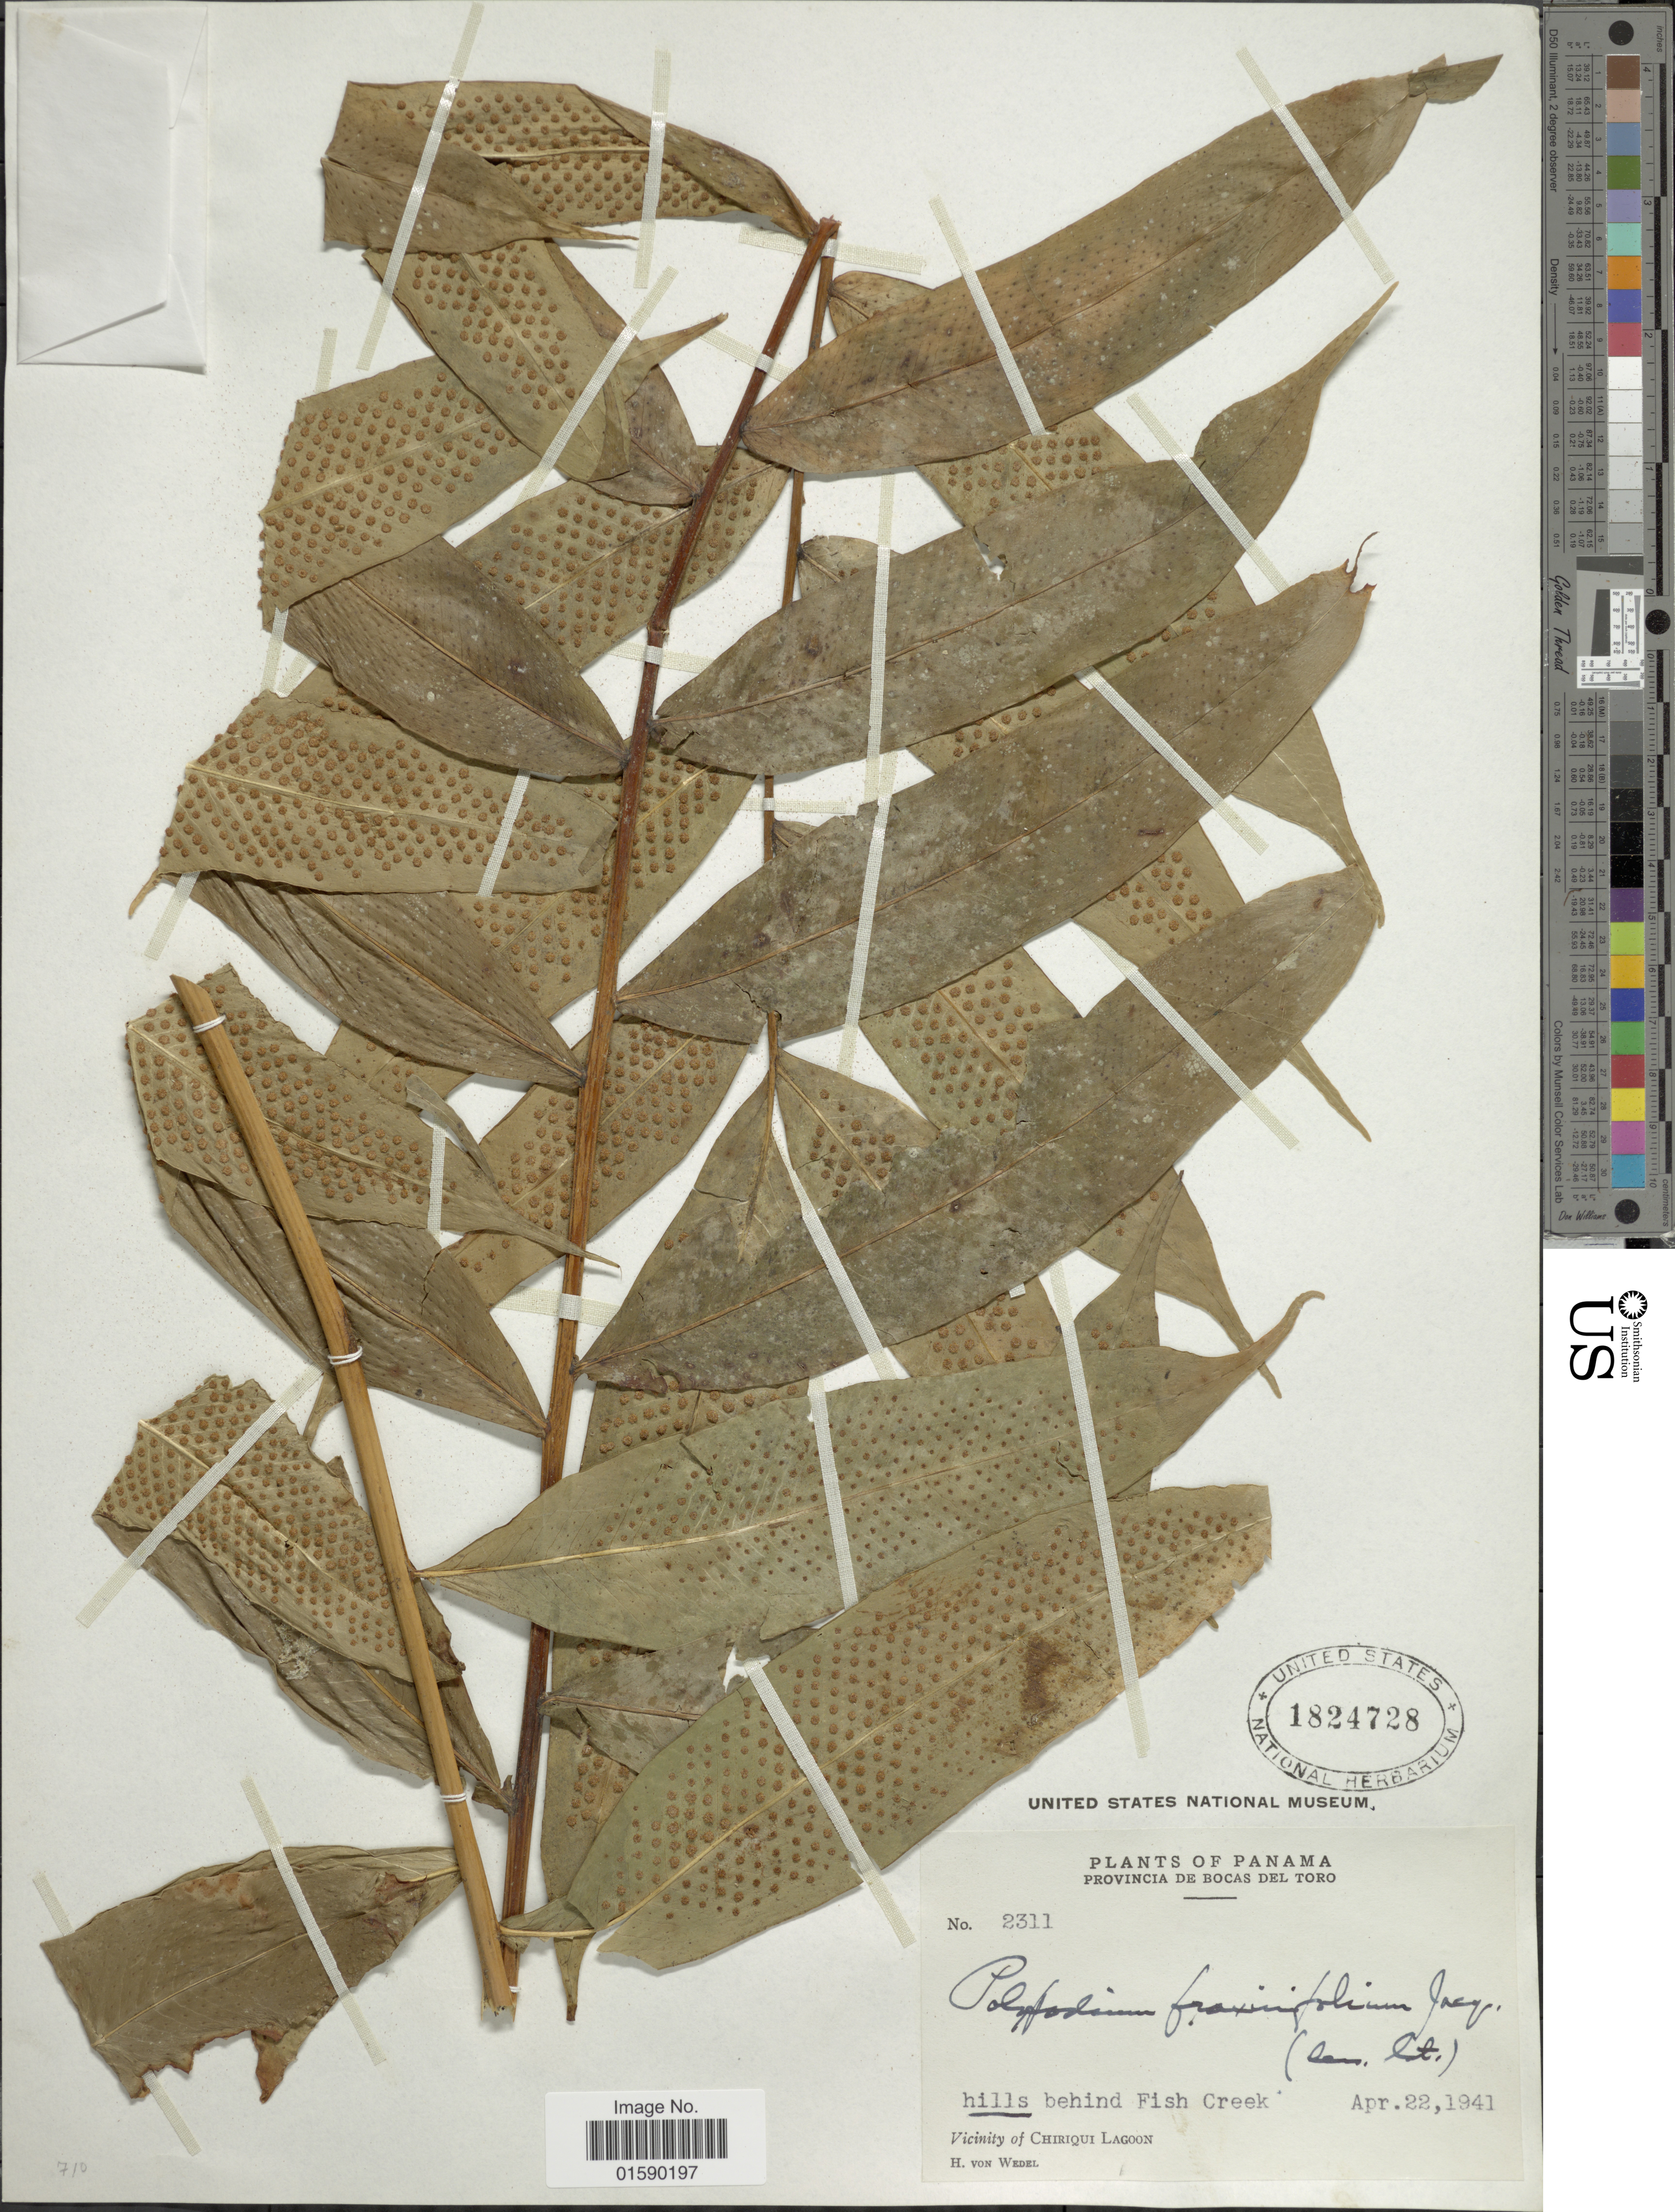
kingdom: Plantae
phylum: Tracheophyta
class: Polypodiopsida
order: Polypodiales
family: Polypodiaceae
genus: Aglaomorpha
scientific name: Aglaomorpha heraclea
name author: (Kunze) Copel.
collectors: H. von Wedel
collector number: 2311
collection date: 1941-04-22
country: Panama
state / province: Bocas del Toro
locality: Panama, Provincia de Bocas del Toro. hills behind Fish Creek, Vicinity of Chiriqui Lagoon.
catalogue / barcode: US 1824728